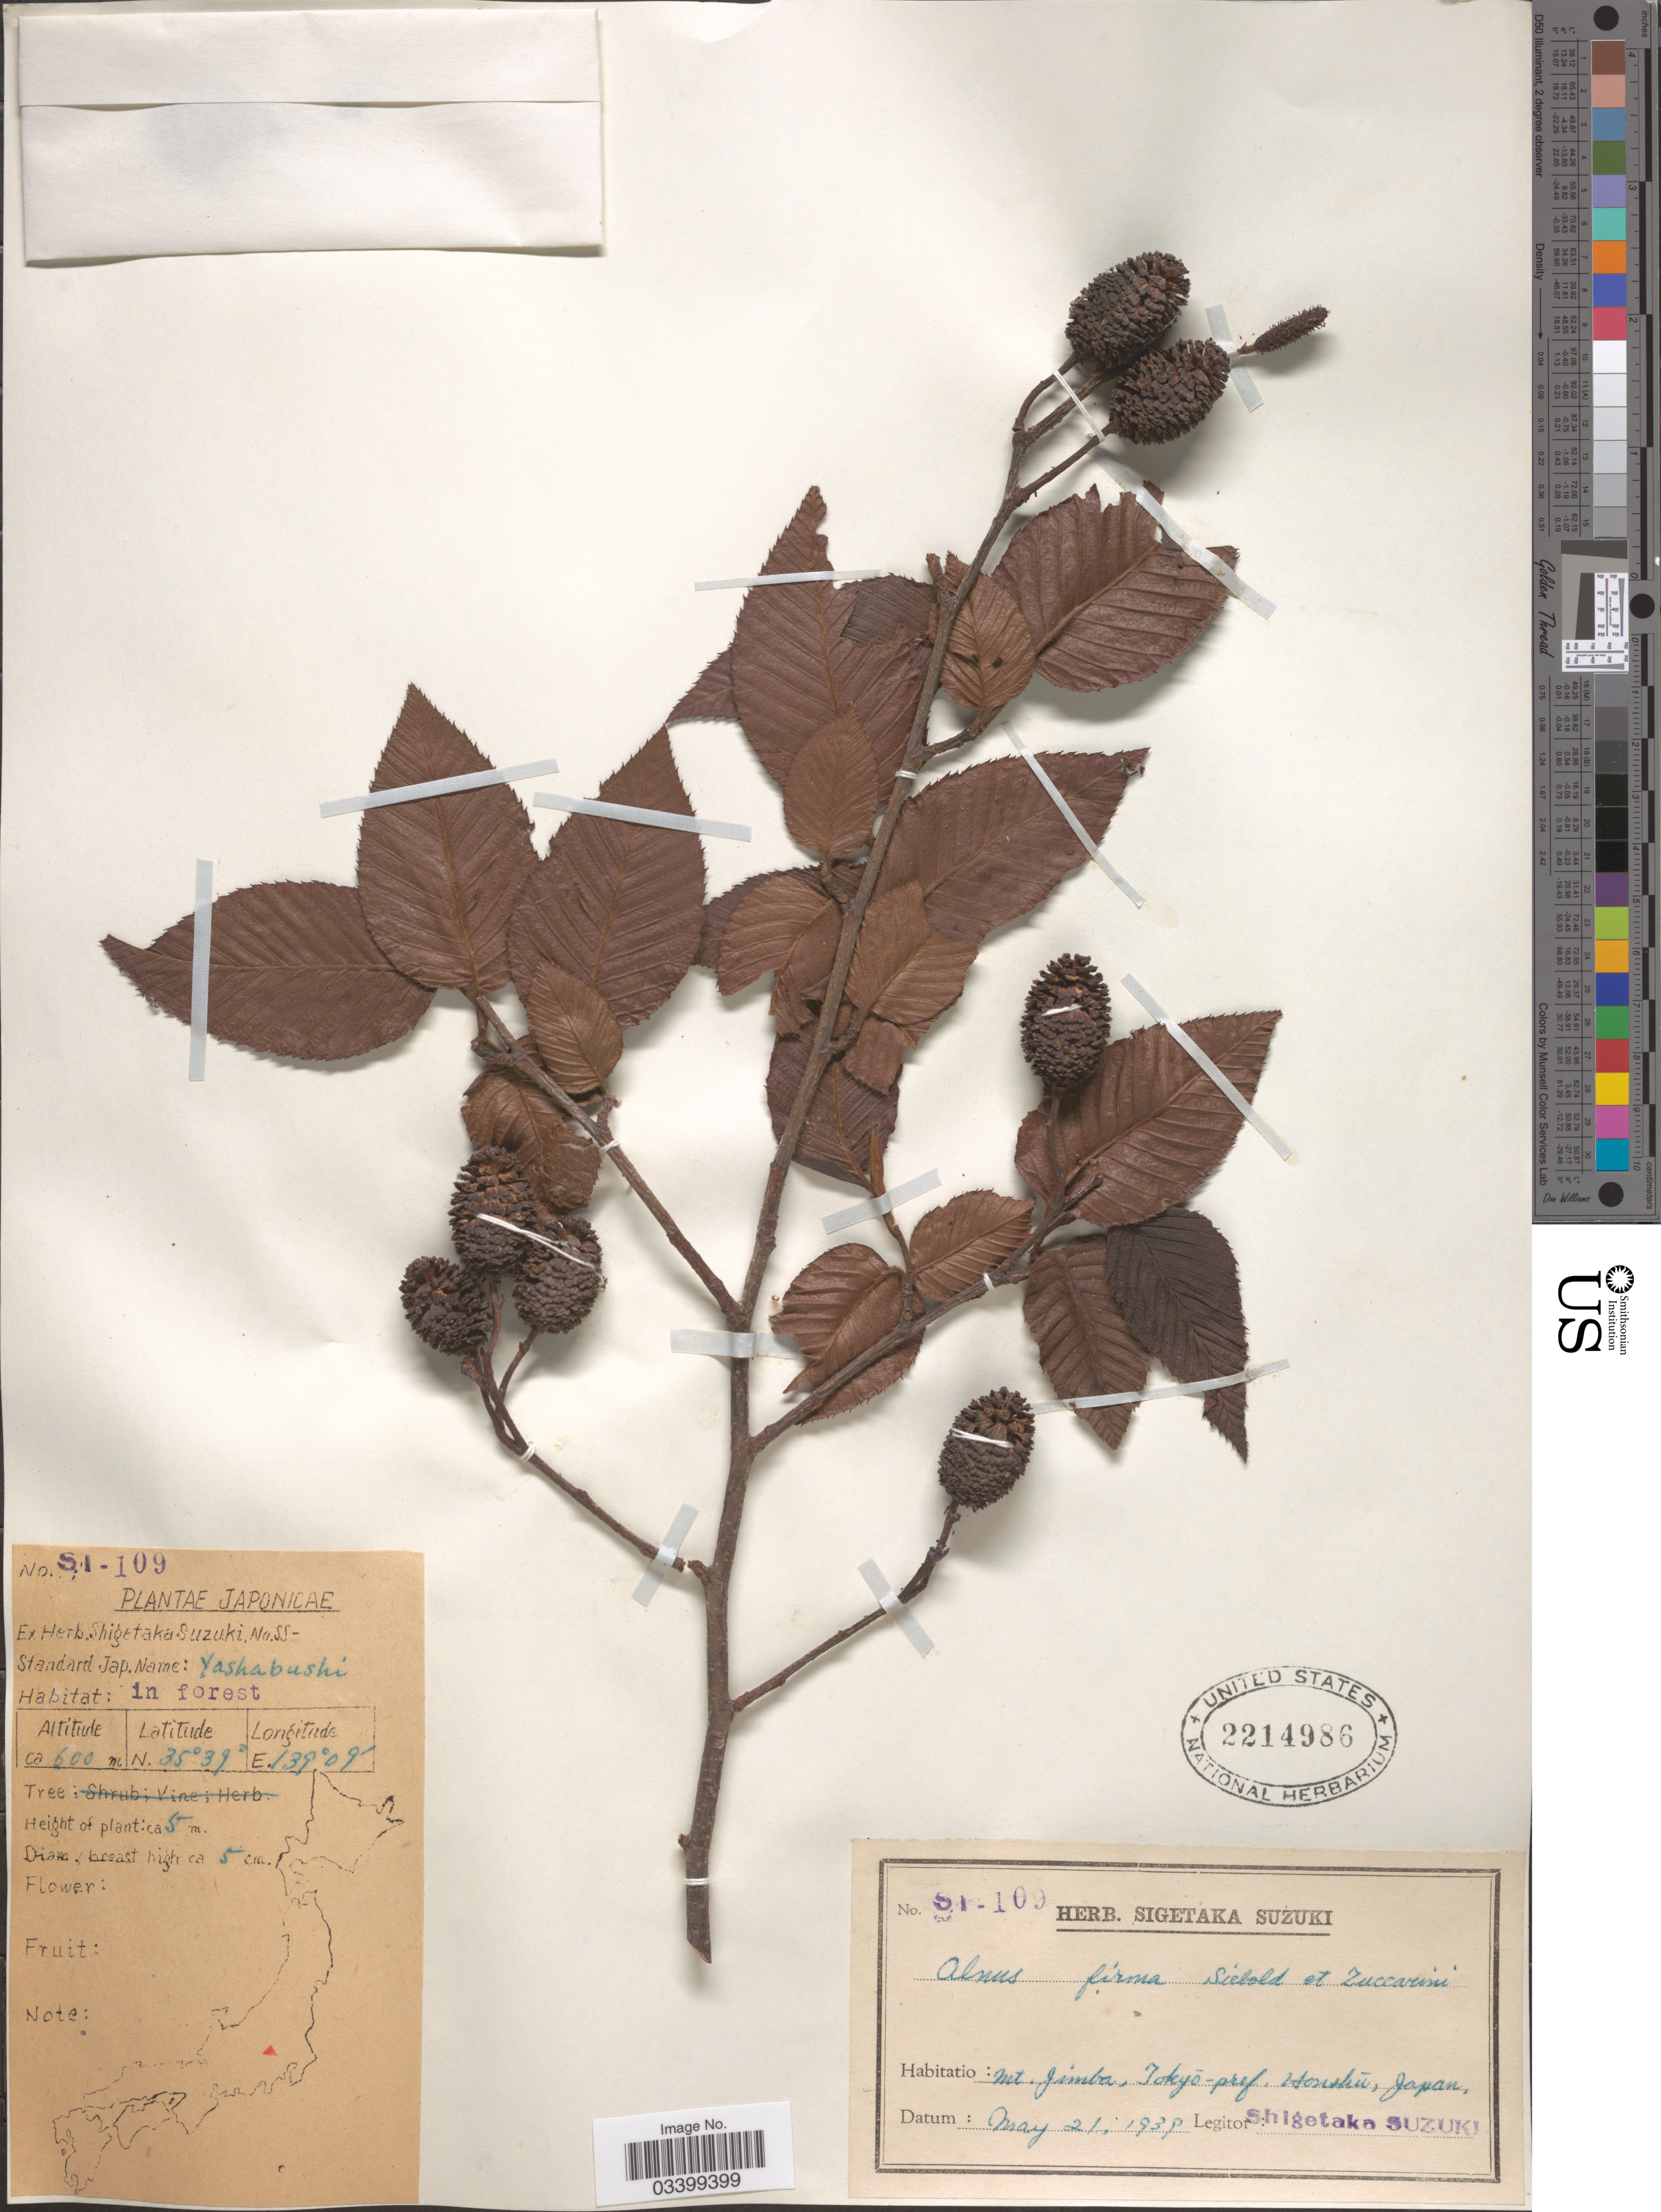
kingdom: Plantae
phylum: Tracheophyta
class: Magnoliopsida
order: Fagales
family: Betulaceae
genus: Alnus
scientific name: Alnus firma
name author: Siebold & Zucc.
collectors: S. Suzuki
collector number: SI-109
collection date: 1939-05-21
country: Japan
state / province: Tokyo, Federal City of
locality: Mt. Jimba, Tokyō-pref. Honshū.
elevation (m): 600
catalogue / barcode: US 2214986